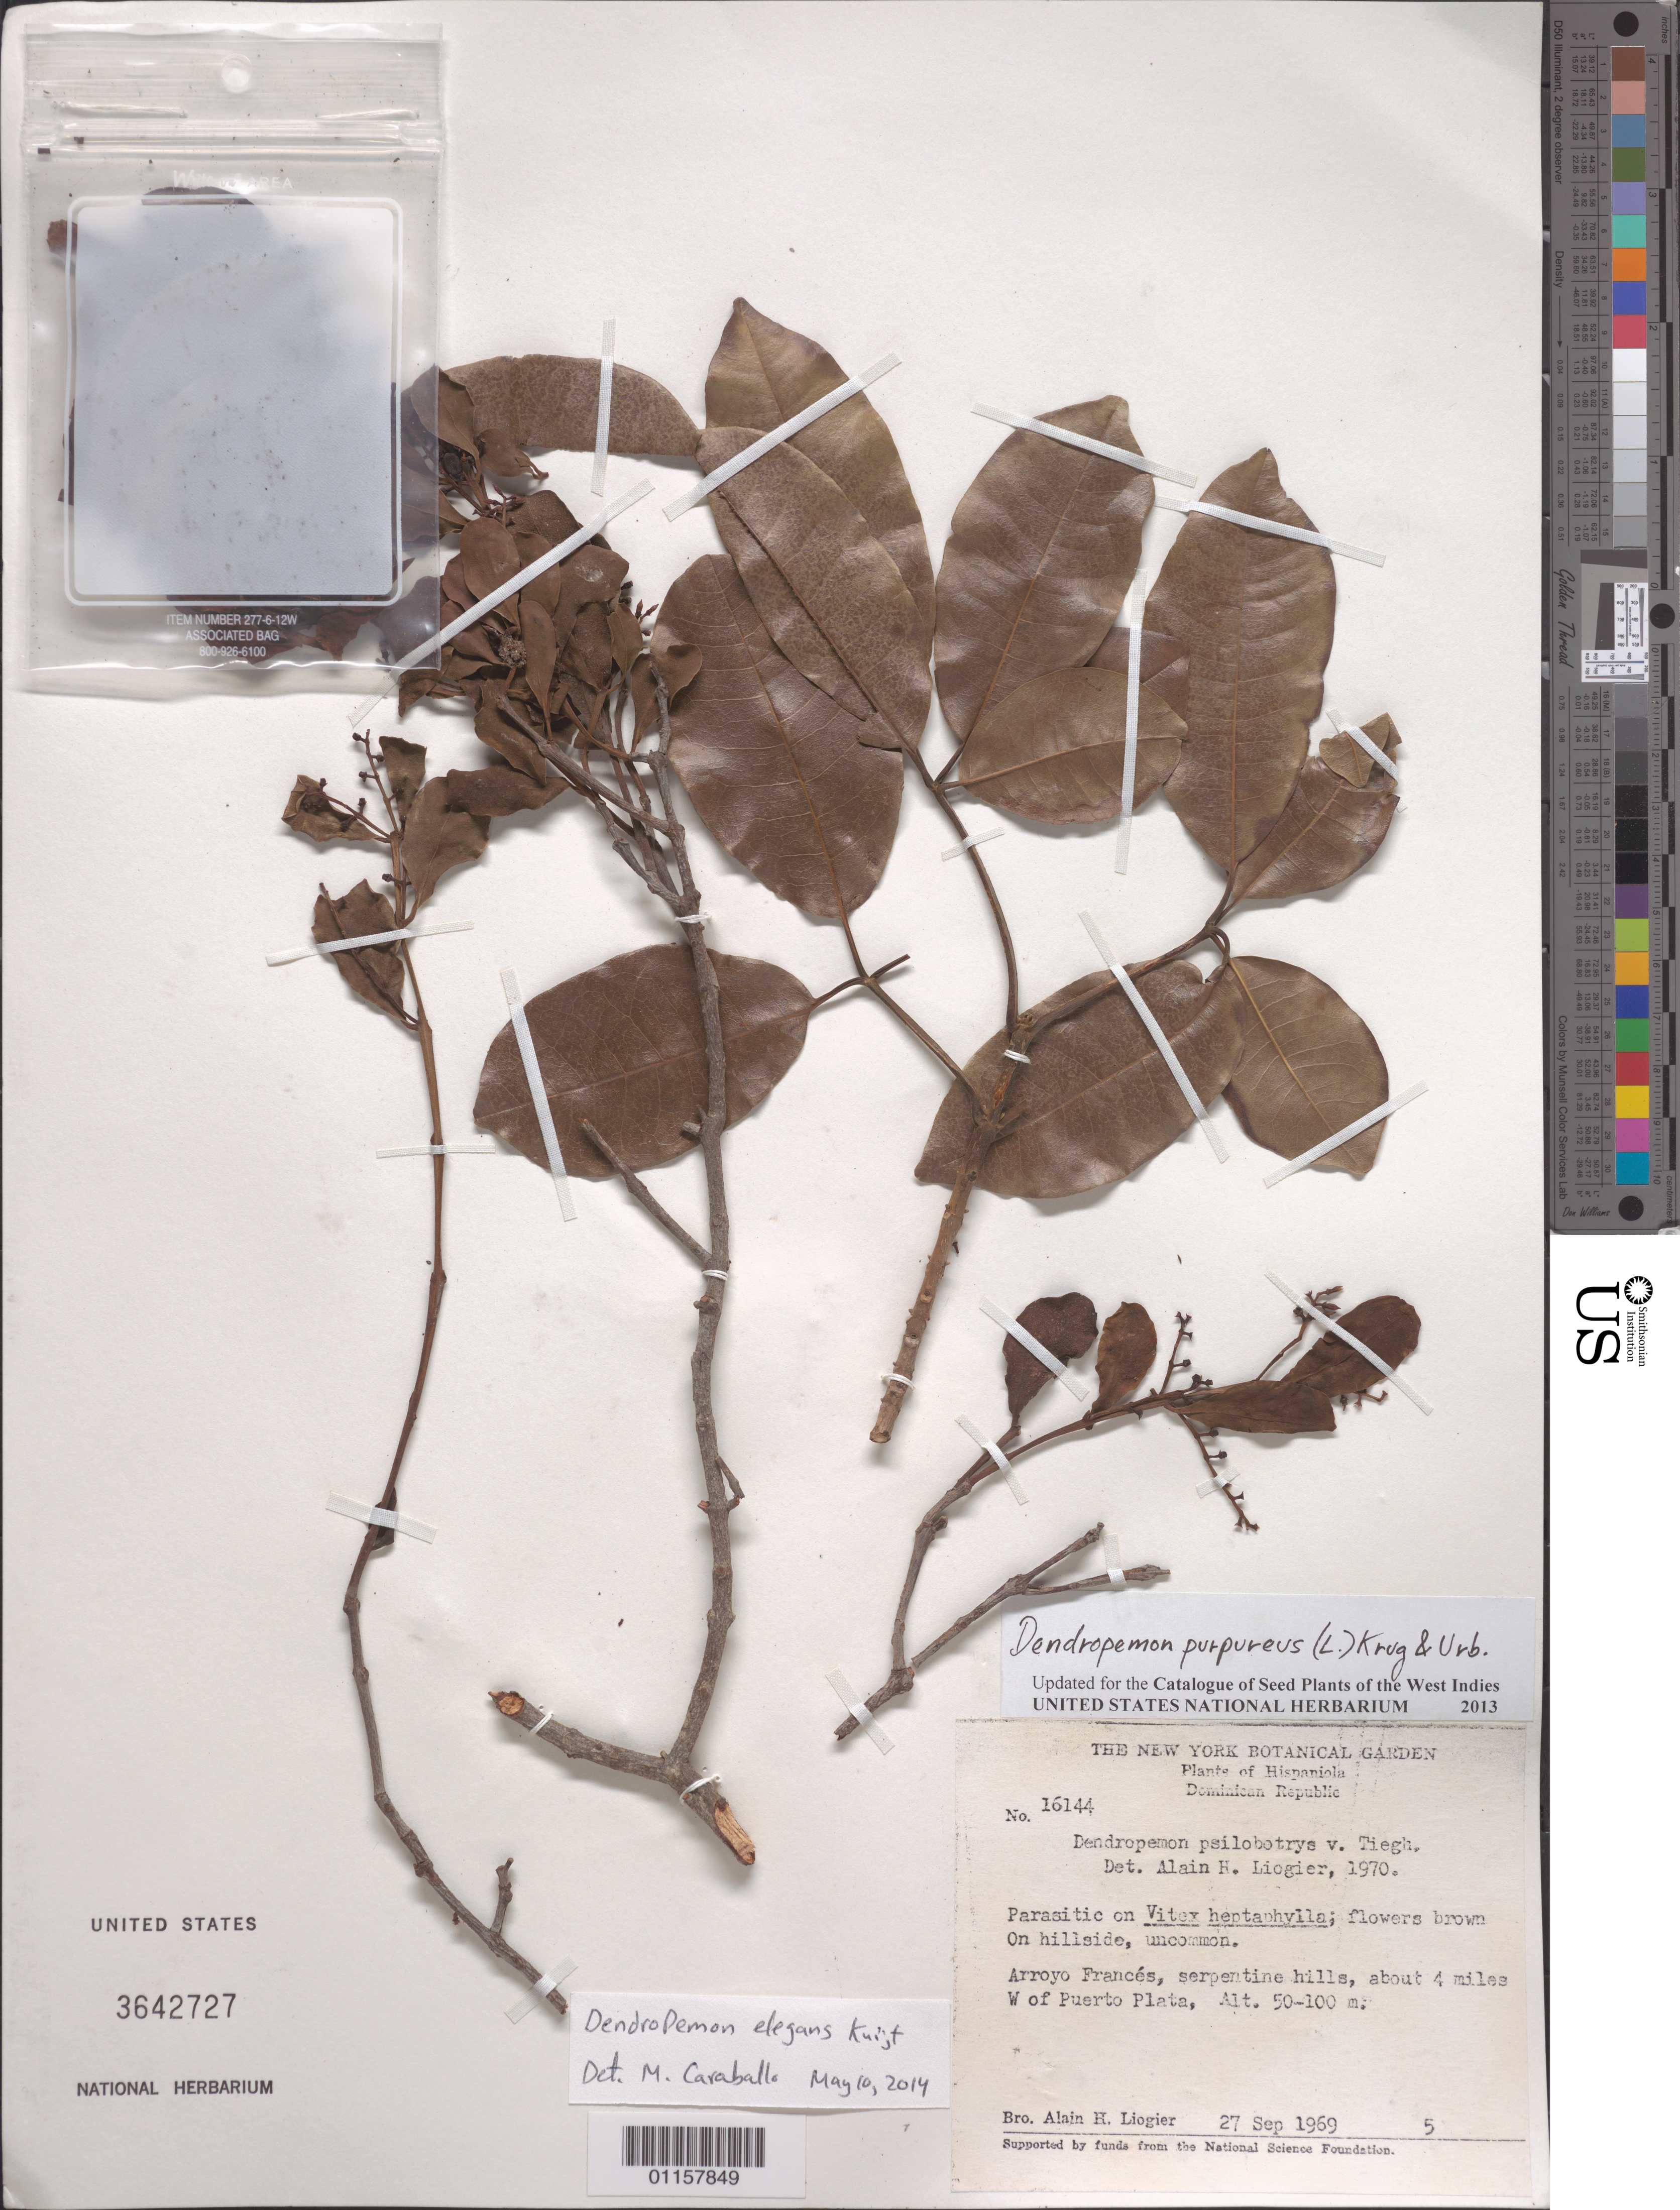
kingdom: Plantae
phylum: Tracheophyta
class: Magnoliopsida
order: Santalales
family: Loranthaceae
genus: Dendropemon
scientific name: Dendropemon elegans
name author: Kuijt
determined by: Caraballo-Ortiz, Marcos A., (MISS), University of Mississippi (UNITED STATES)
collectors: A. H. Liogier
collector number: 16144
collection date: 1969-09-27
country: Dominican Republic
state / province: Puerto Plata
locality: Arroyo Francés, about 4 miles W of Puerto Plata.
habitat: Serpentine hills. Parasitic on Vitex heptaphylla; uncommon.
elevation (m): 50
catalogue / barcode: US 3642727